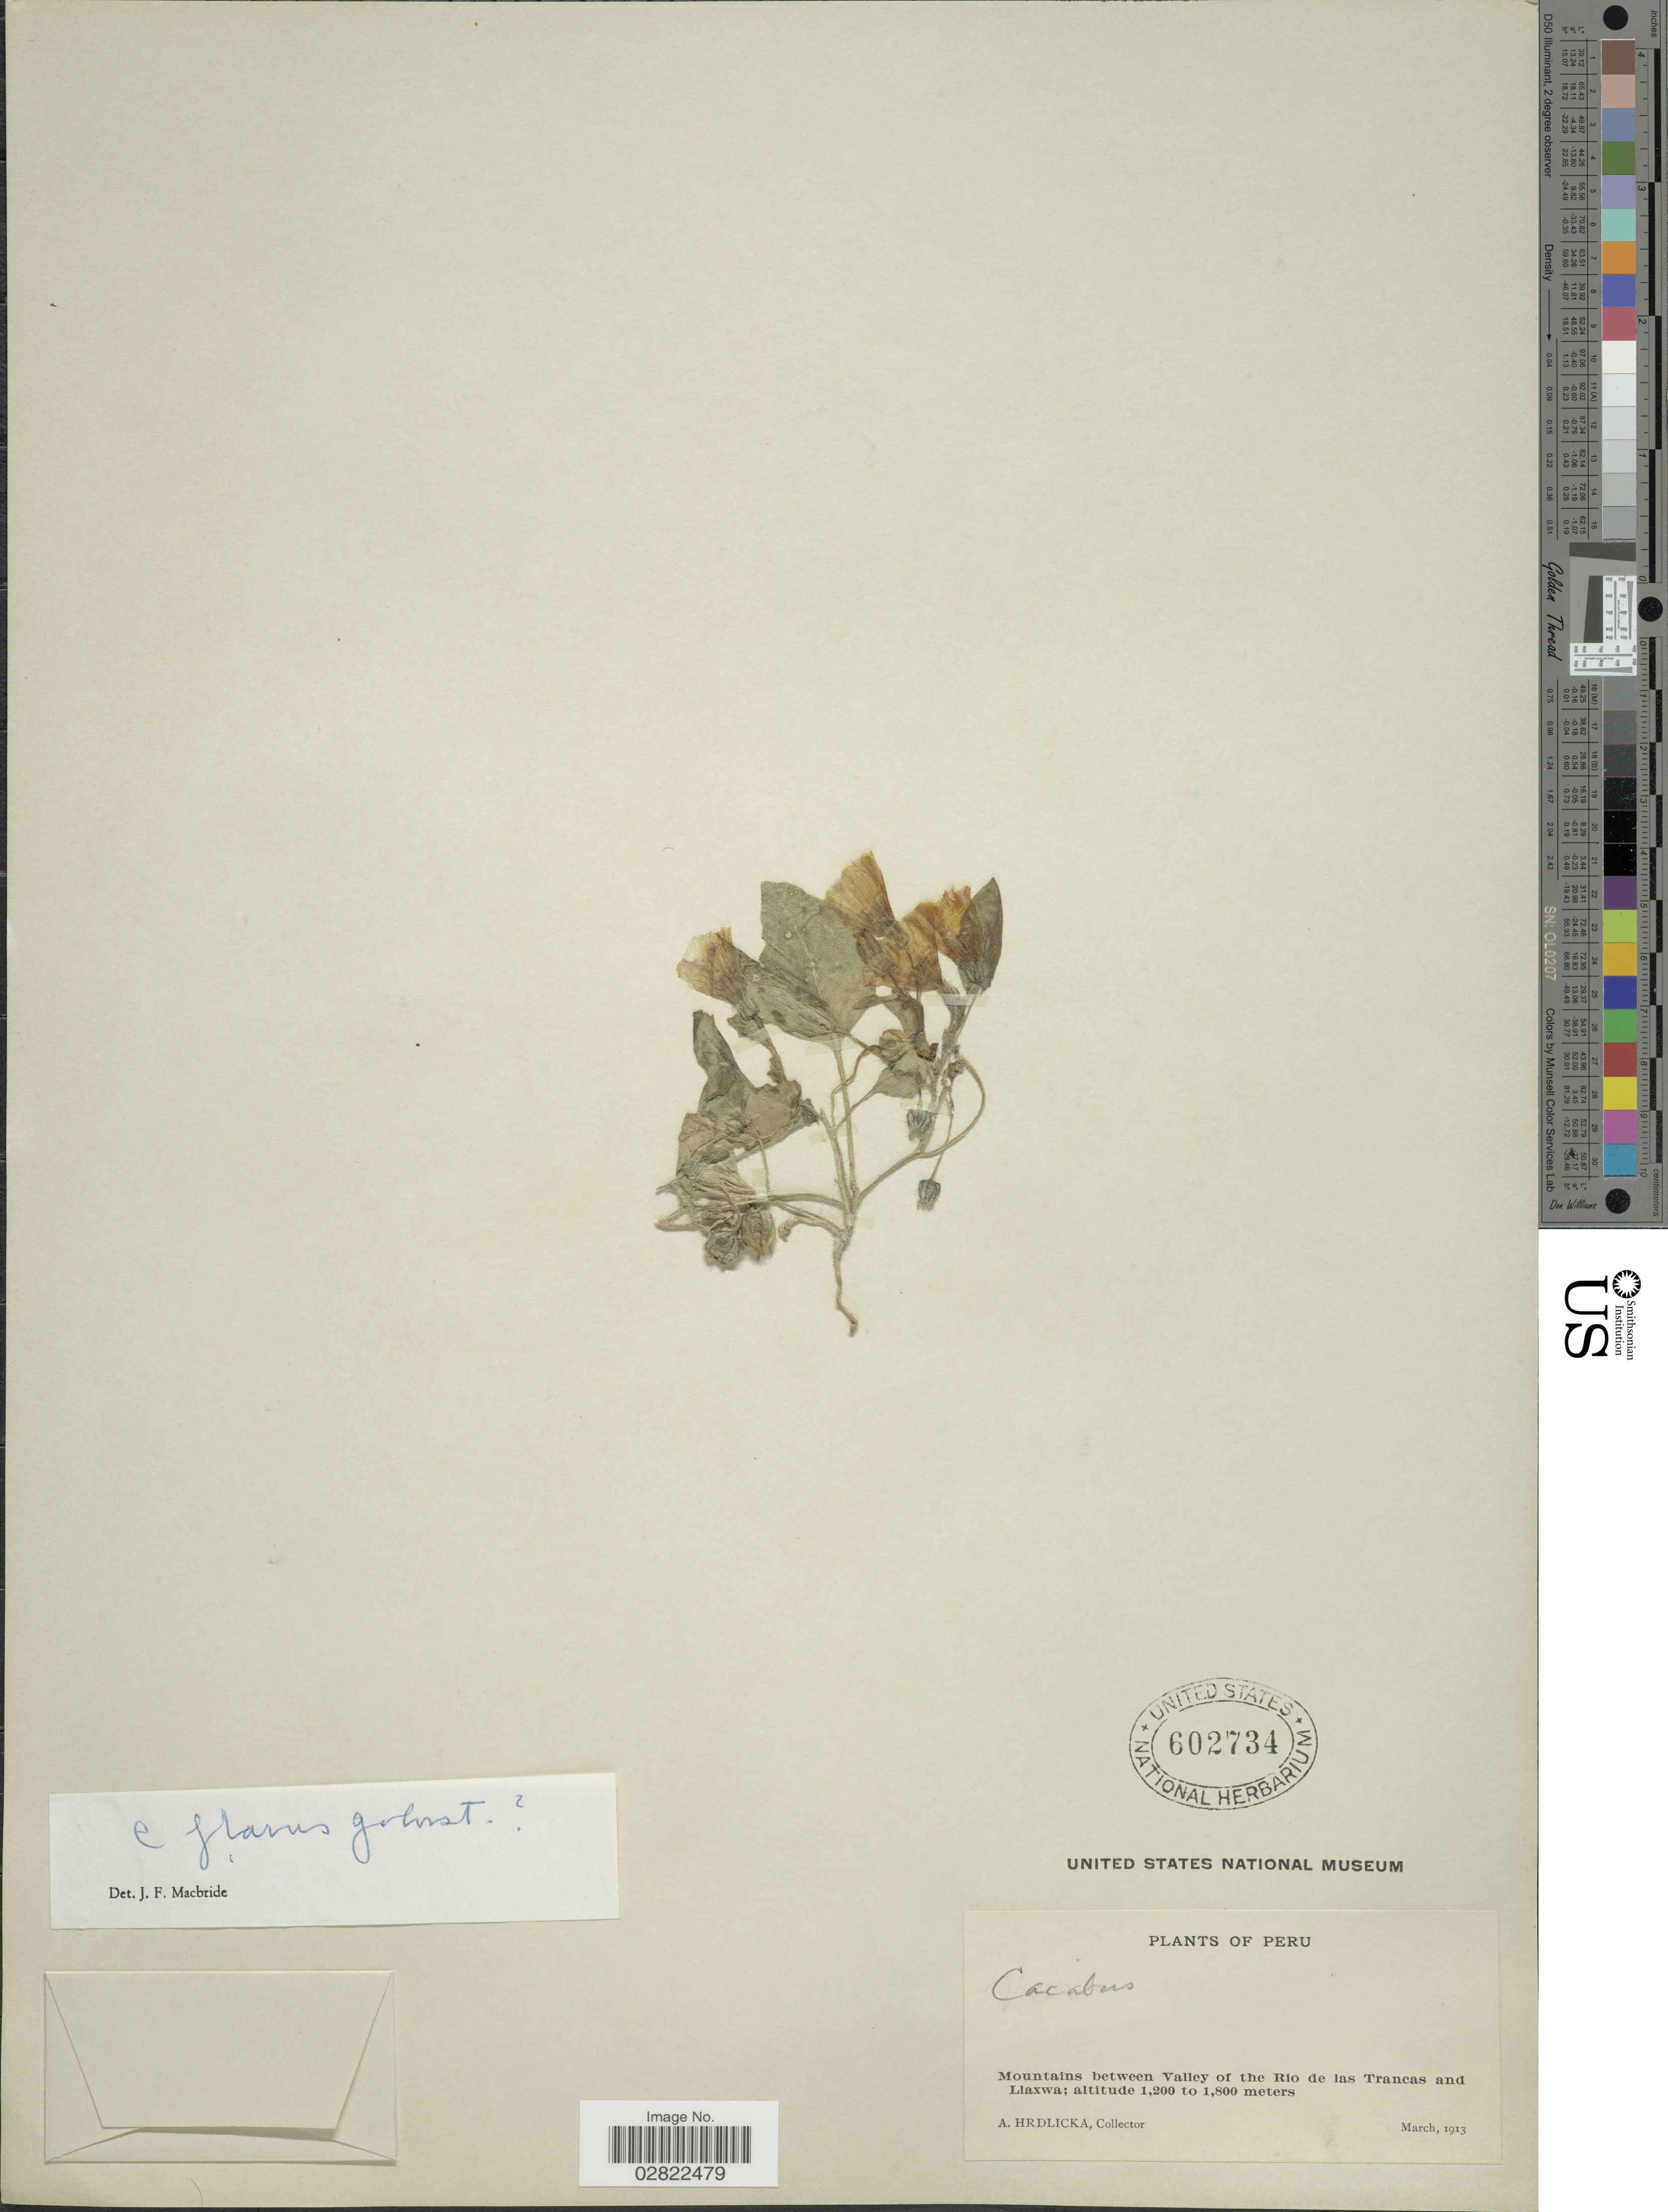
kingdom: Plantae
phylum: Tracheophyta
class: Magnoliopsida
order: Solanales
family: Solanaceae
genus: Exodeconus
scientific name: Exodeconus flavus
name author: (I.M. Johnst.) Axelius & D'Arcy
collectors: A. Hrdlicka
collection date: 1913-03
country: Peru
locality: Mountains between Valley of the Río de las Trancas and Llaxwa.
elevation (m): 1200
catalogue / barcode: US 602734